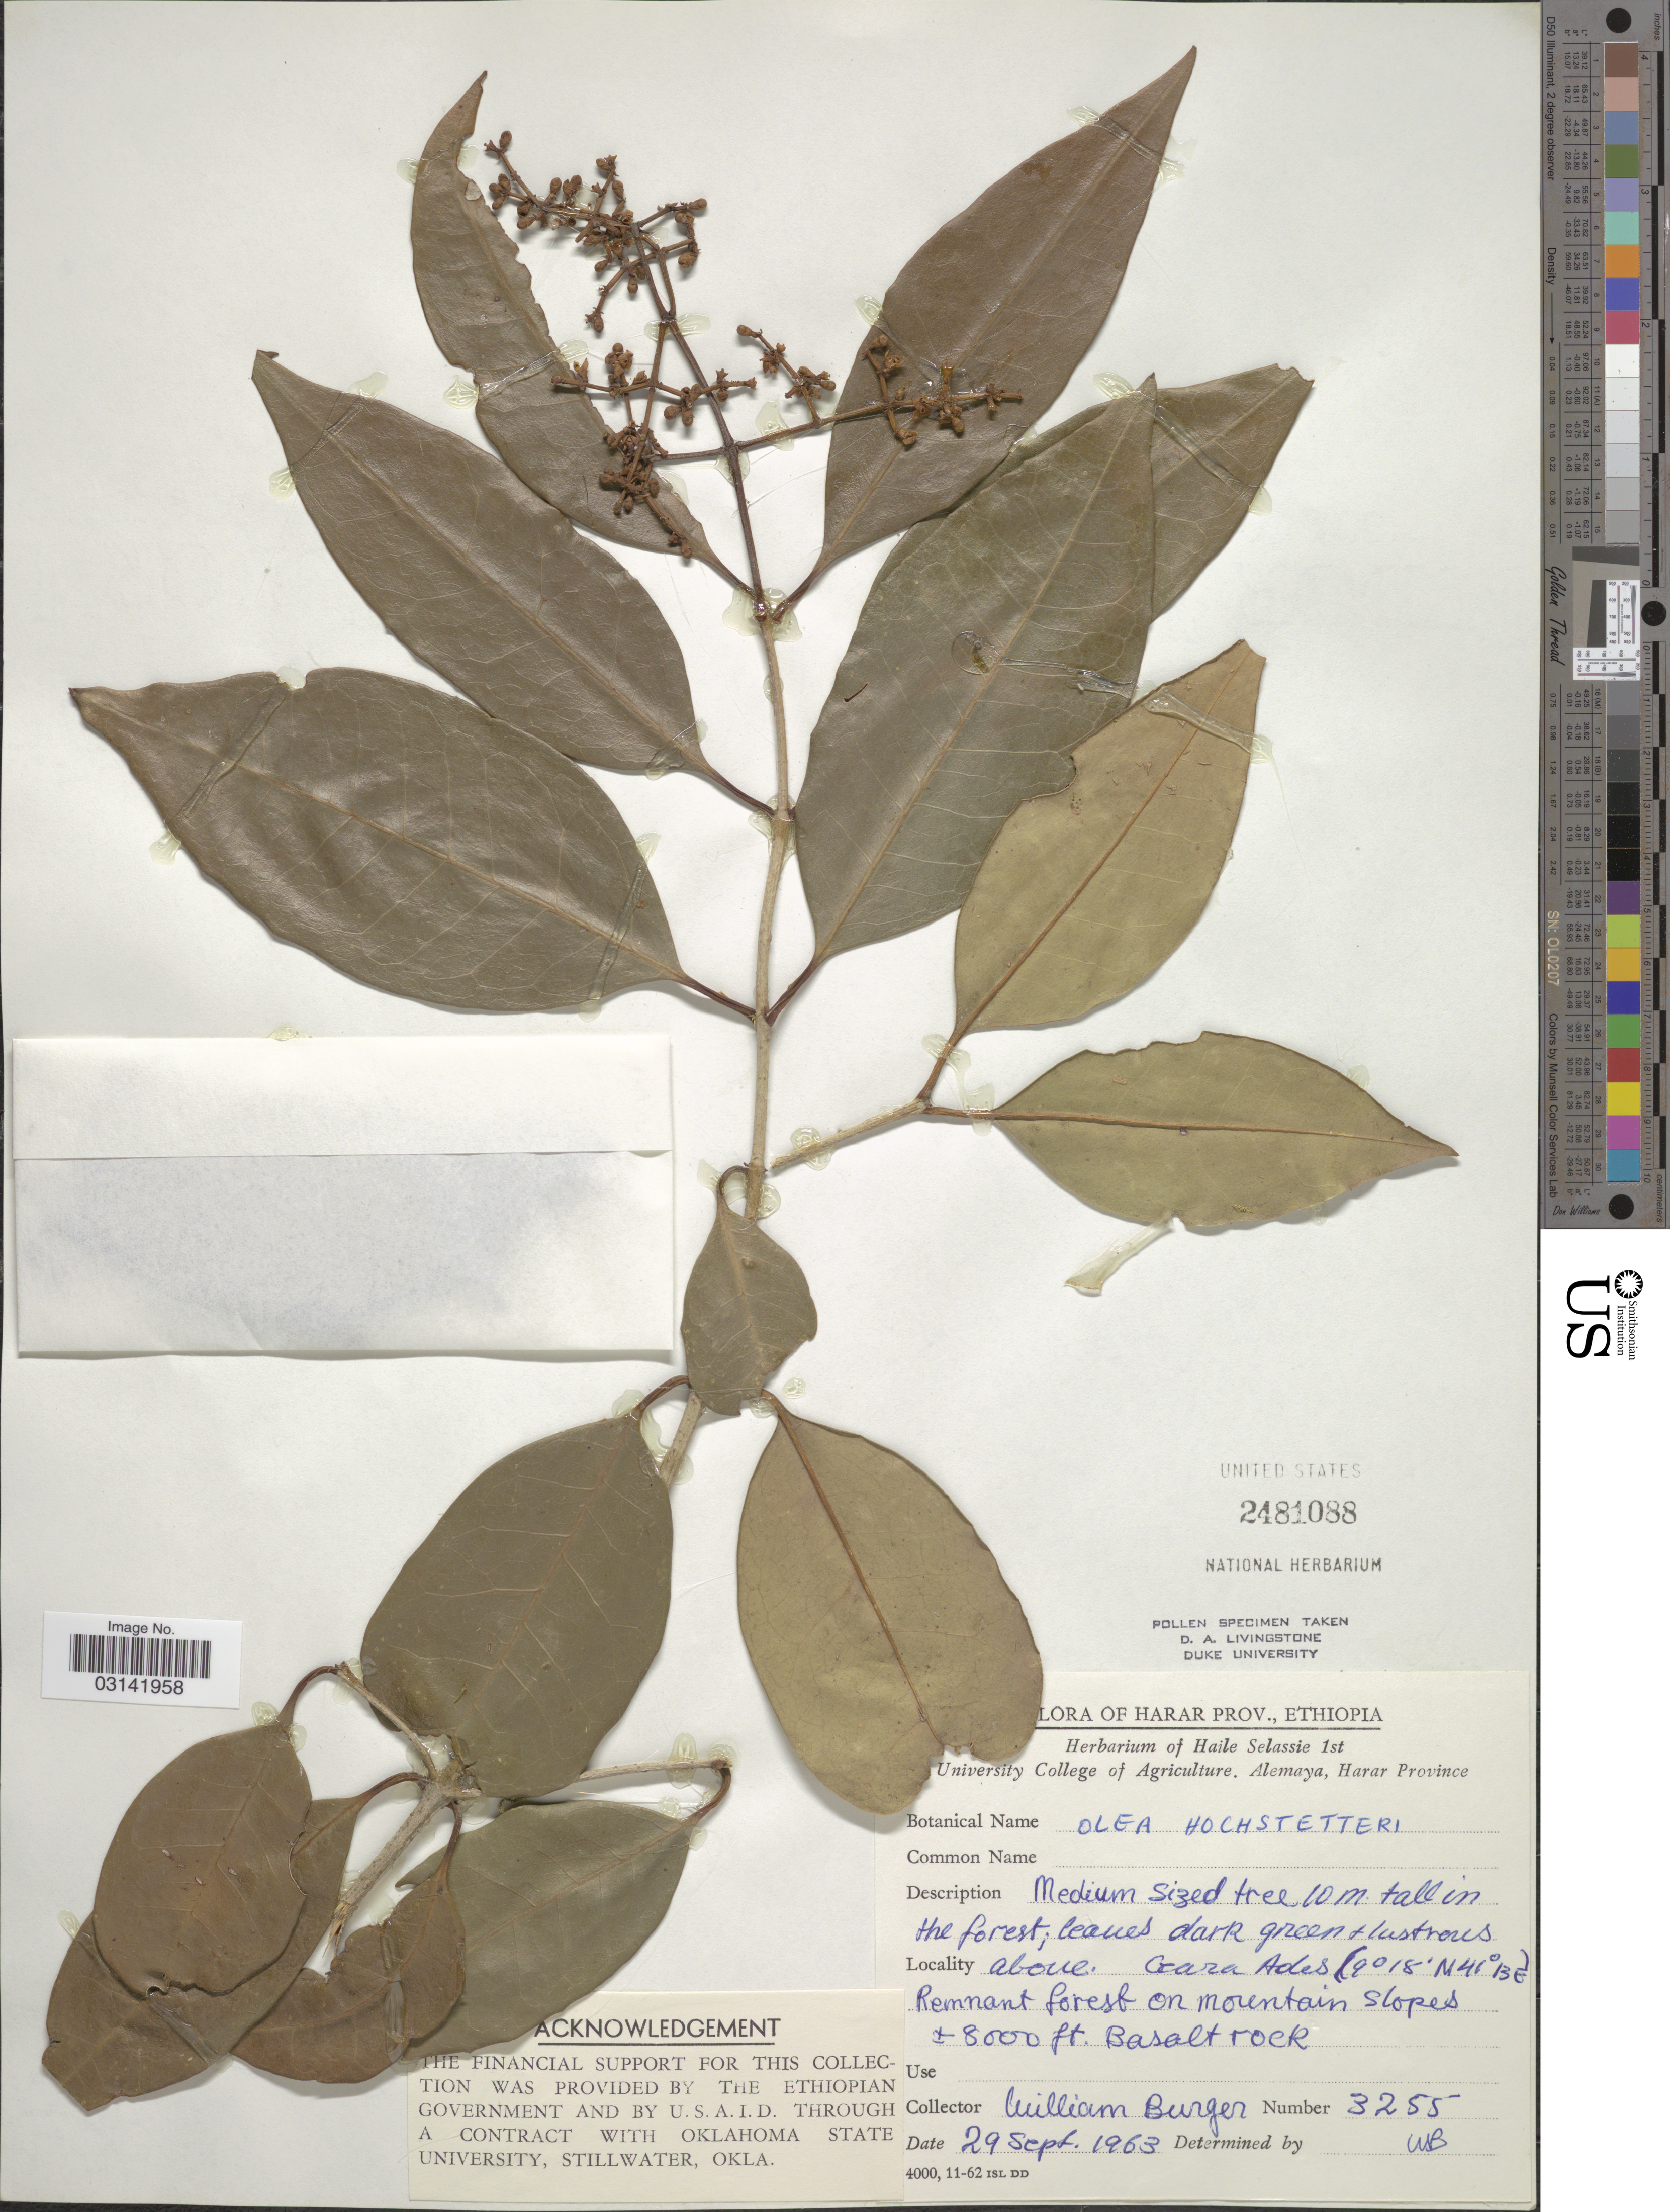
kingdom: Plantae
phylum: Tracheophyta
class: Magnoliopsida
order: Lamiales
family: Oleaceae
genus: Olea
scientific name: Olea hochstetteri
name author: Baker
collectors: W. Burger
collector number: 3255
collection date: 1963-09-29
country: Ethiopia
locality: Harar Prov., above Ceara Ades, Basalt rock.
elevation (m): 2438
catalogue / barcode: US 2481088